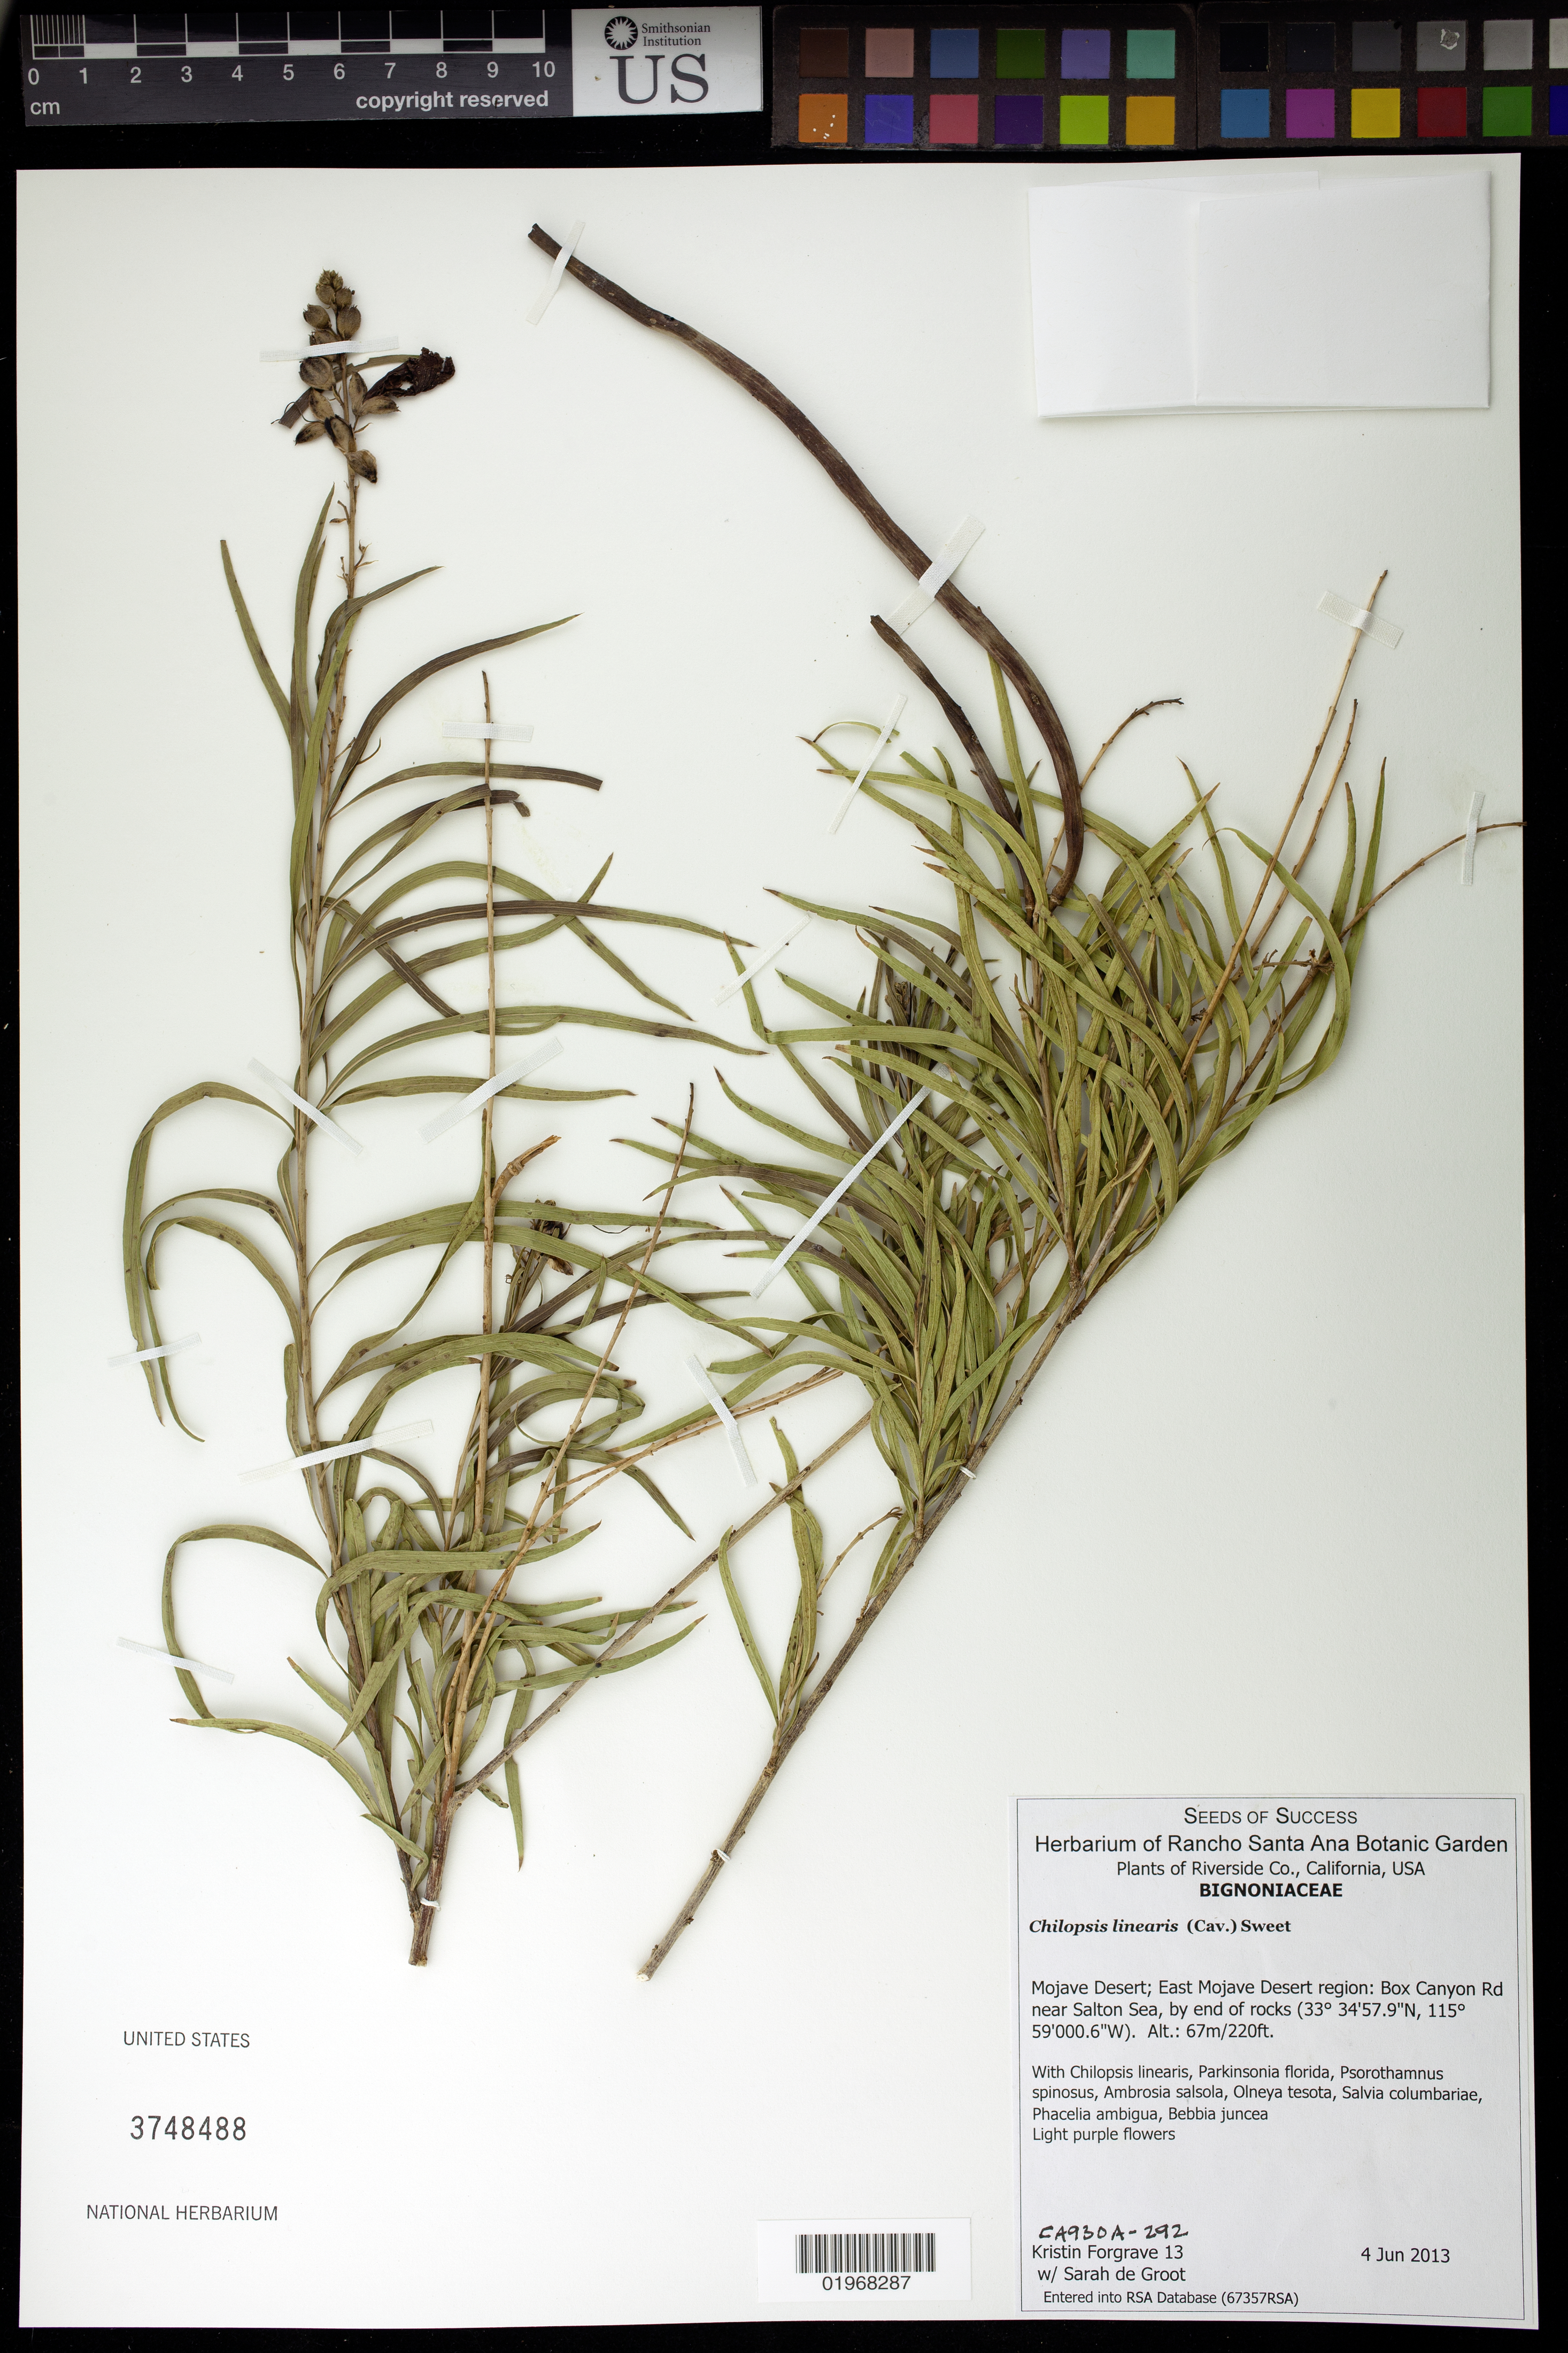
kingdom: Plantae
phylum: Tracheophyta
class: Magnoliopsida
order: Lamiales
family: Bignoniaceae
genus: Chilopsis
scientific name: Chilopsis linearis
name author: (Cav.) Sweet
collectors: K. Forgrave & S. De Groot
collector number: CA930A-292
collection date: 2013-06-04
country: United States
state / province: California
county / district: Riverside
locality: Box Canyon Rd near Salton Sea, by end of rocks.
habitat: With Ambrosia salsola, Olneya tesota, Bebbia juncea, ect.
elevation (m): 67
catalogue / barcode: US 3748488